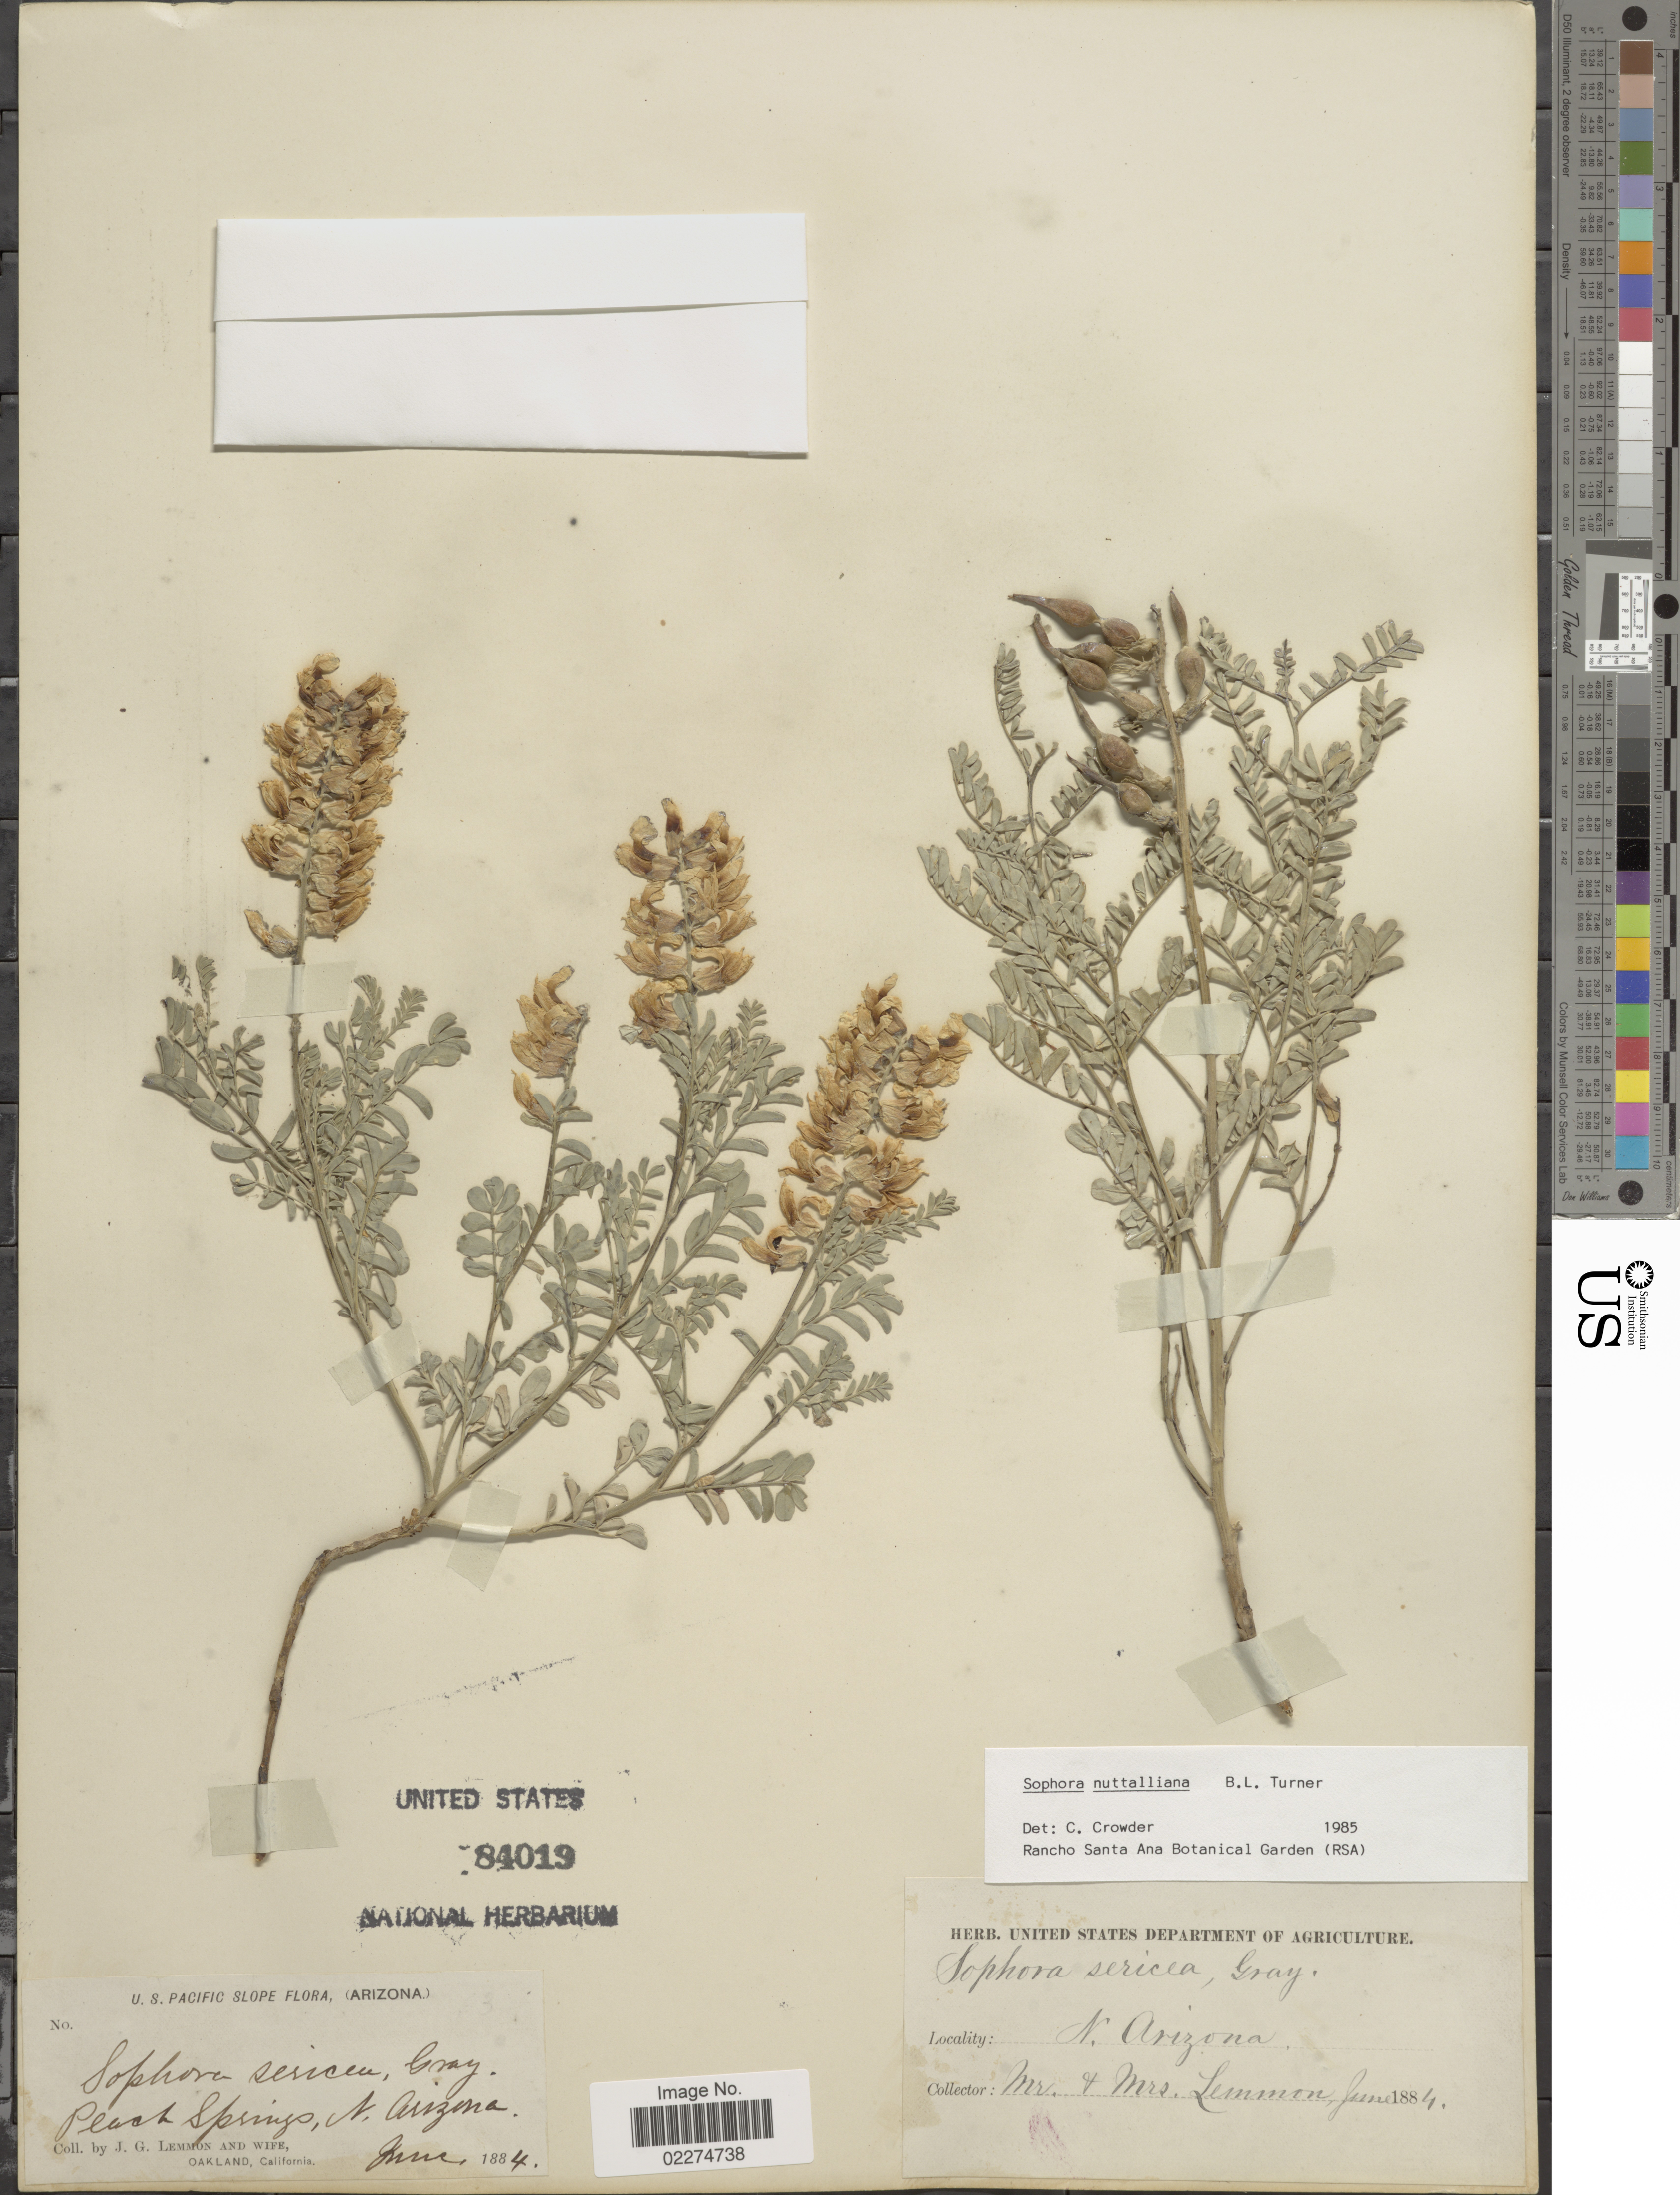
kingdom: Plantae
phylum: Tracheophyta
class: Magnoliopsida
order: Fabales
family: Fabaceae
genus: Sophora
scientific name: Sophora nuttalliana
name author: B.L. Turner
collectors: J. Lemmon & Mrs. J. G. Lemmon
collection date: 1884-06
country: United States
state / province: Arizona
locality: Plack Springs, N. Arizonas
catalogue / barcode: US 84019